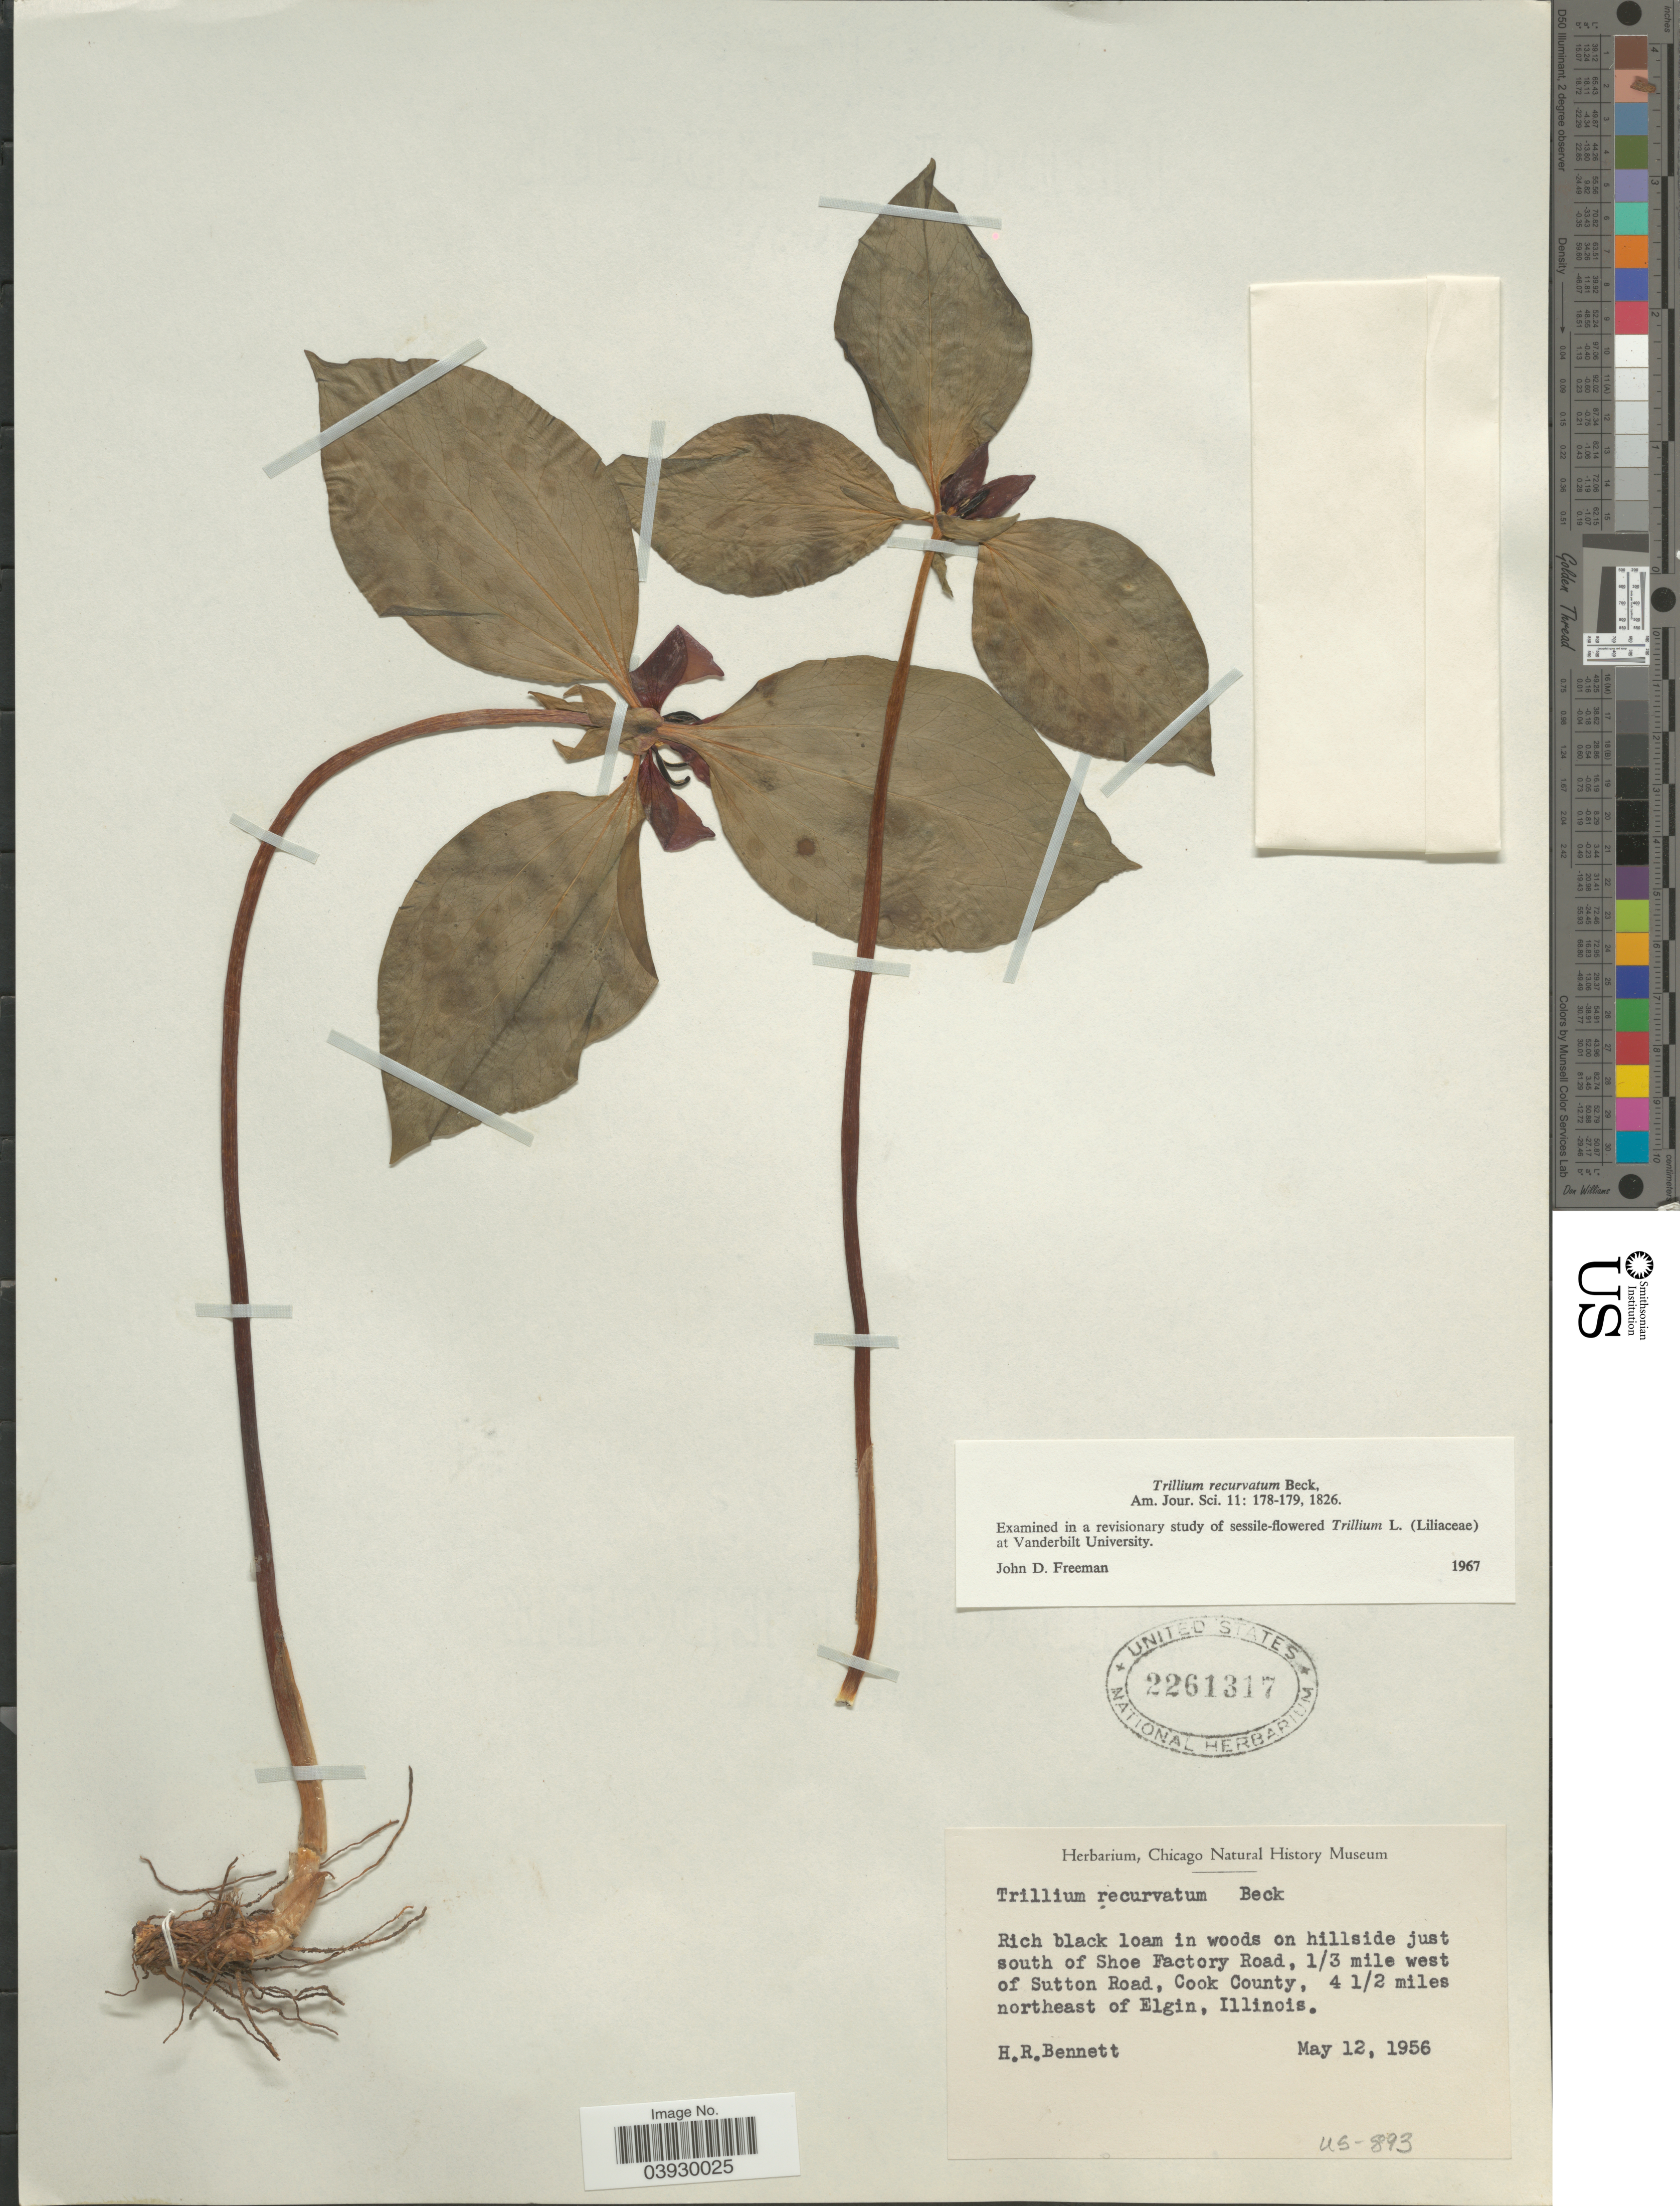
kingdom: Plantae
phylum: Tracheophyta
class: Liliopsida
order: Liliales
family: Melanthiaceae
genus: Trillium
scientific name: Trillium recurvatum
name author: L.C. Beck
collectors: H. R. Bennett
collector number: US-893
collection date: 1956-05-12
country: United States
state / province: Illinois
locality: In woods on hillside just south of Shoe Factory Road, 1/3 mile west of Sutton Road, Cook County, 4 1/2 miles northeast of Elgin.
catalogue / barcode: US 2261317